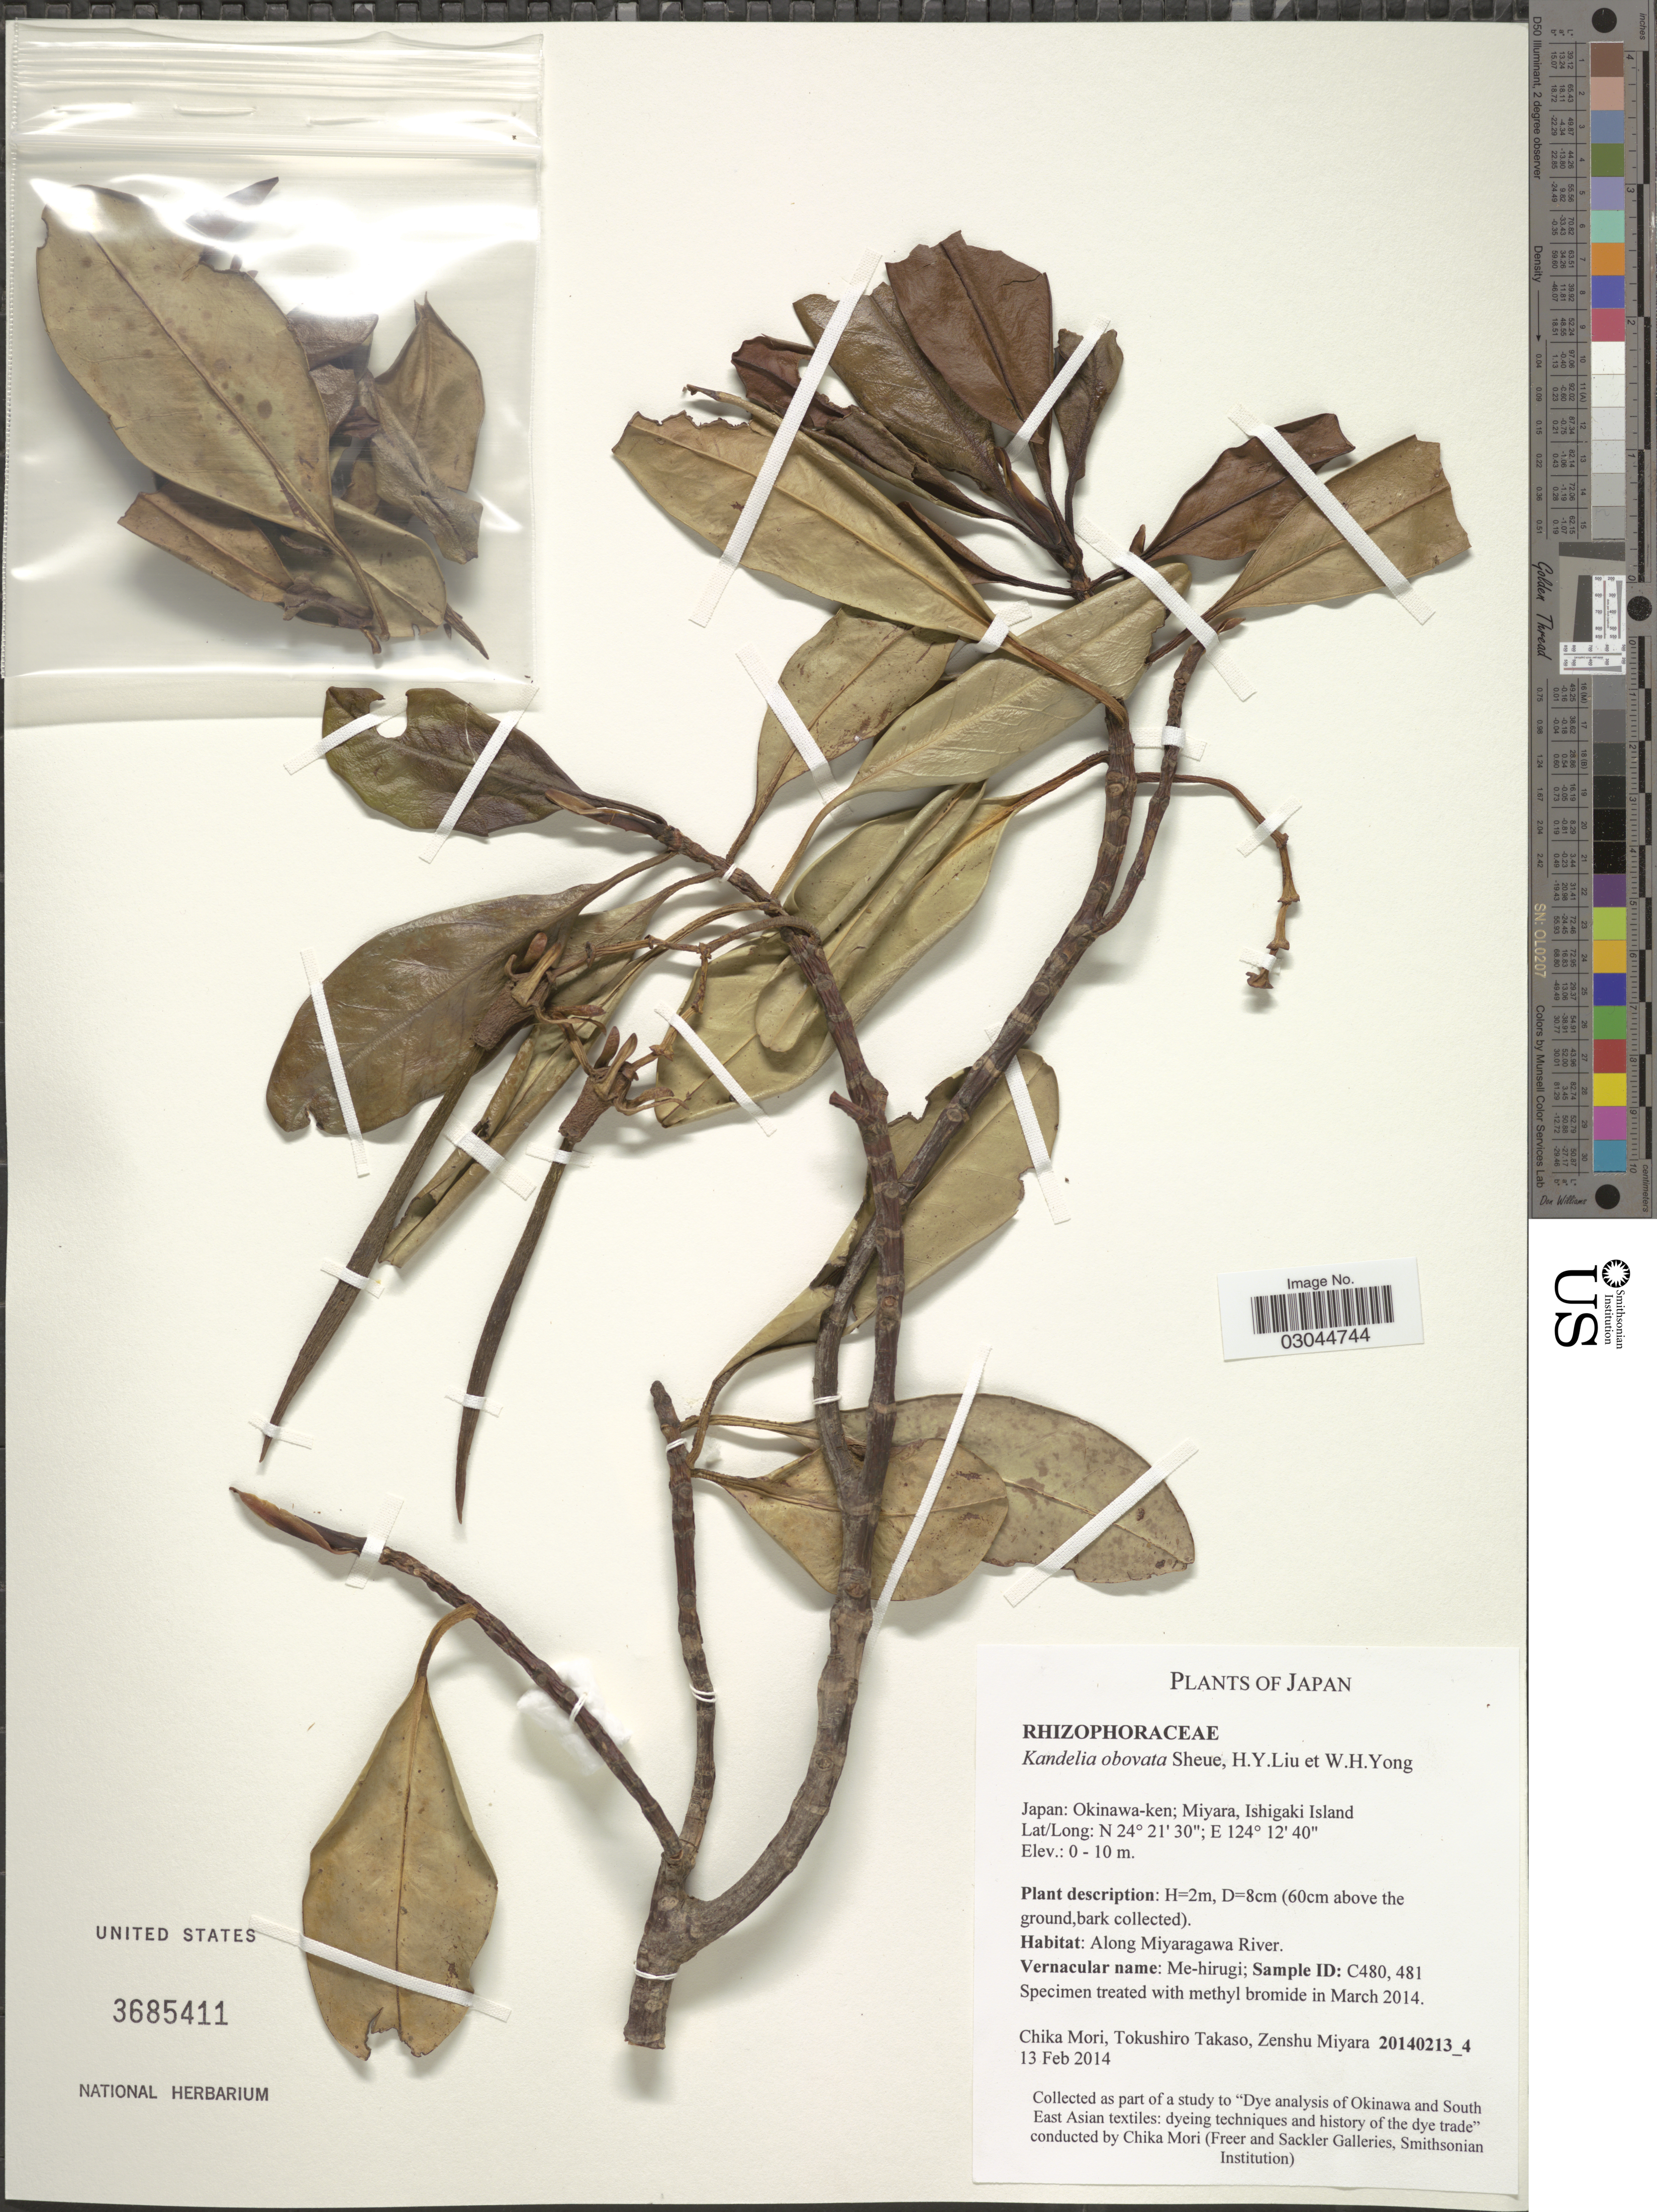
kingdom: Plantae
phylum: Tracheophyta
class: Magnoliopsida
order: Malpighiales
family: Rhizophoraceae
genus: Kandelia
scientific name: Kandelia obovata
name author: Sheue et al.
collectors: C. Mori, T. Takaso & Z. Miyara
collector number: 20140213_4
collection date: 2014-02-13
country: Japan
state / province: Okinawa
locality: Okinawa-ken; Miyara, Ishigaki Island. Along Miyaragawa River.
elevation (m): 0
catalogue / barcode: US 3685411